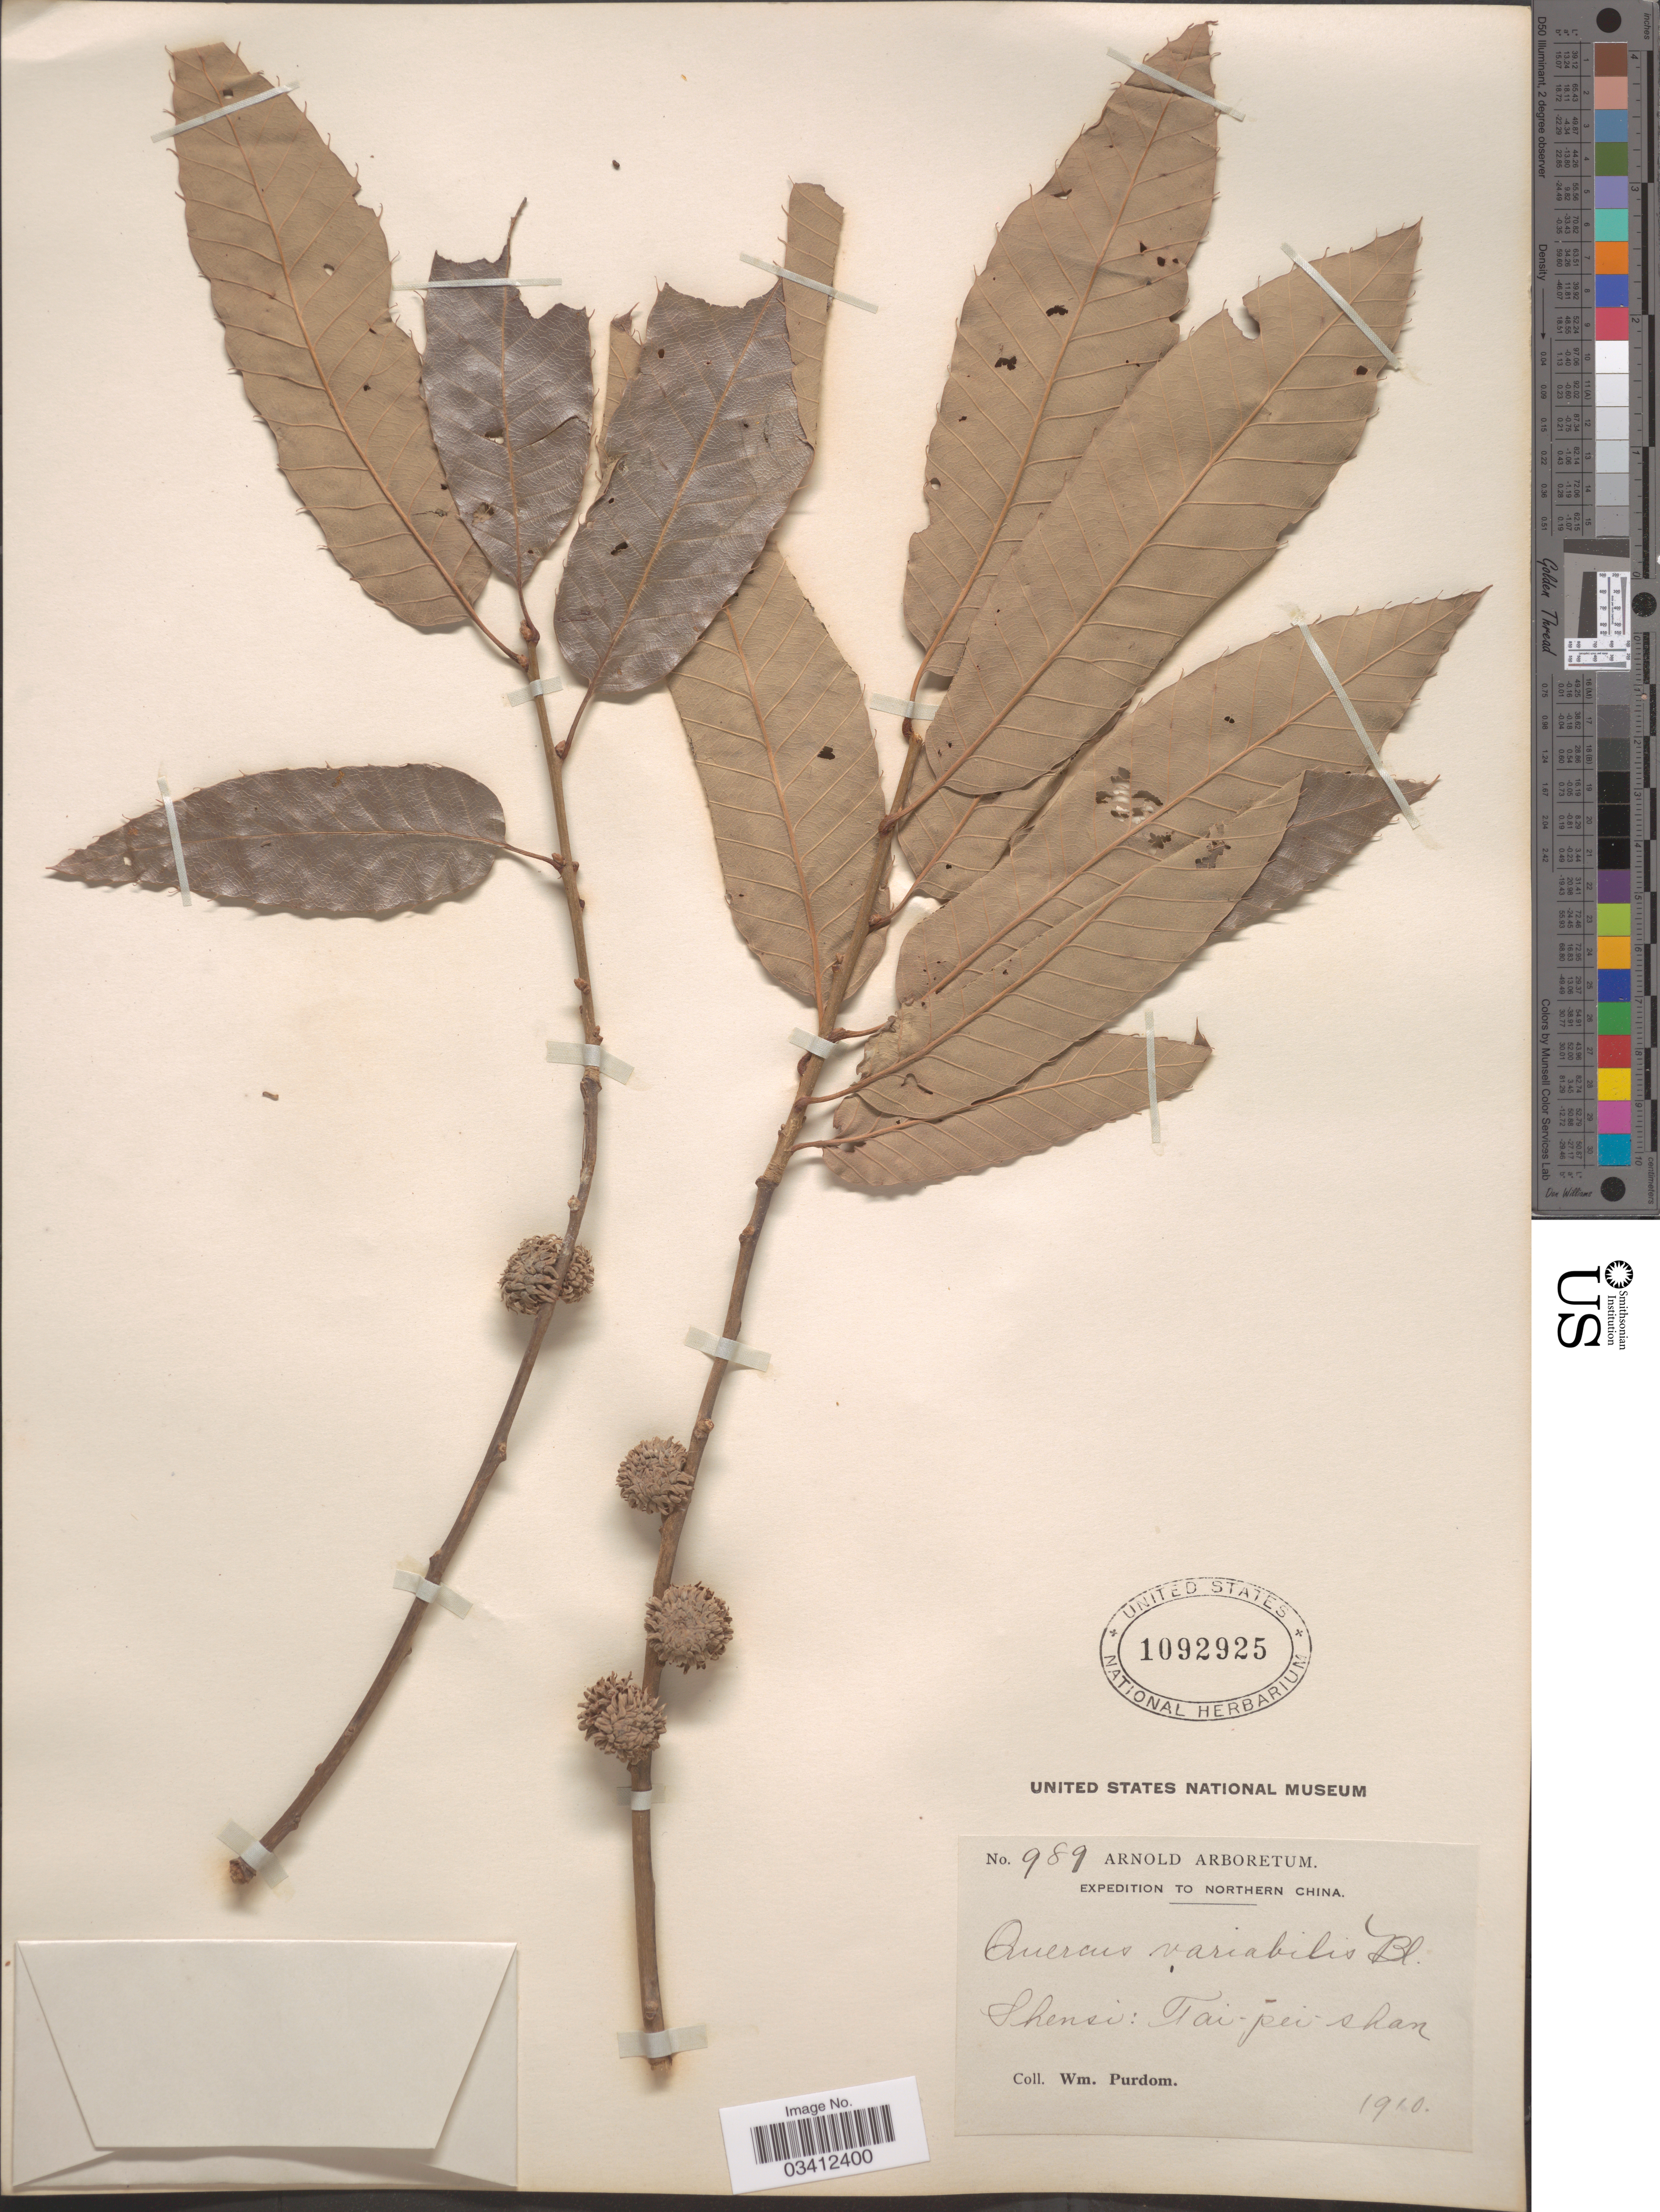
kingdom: Plantae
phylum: Tracheophyta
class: Magnoliopsida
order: Fagales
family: Fagaceae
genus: Quercus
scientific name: Quercus variabilis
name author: Blume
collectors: W. Purdom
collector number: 989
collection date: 1910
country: China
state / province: Shaanxi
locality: Northern China. Shensi: Tai-pei-shan.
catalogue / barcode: US 1092925